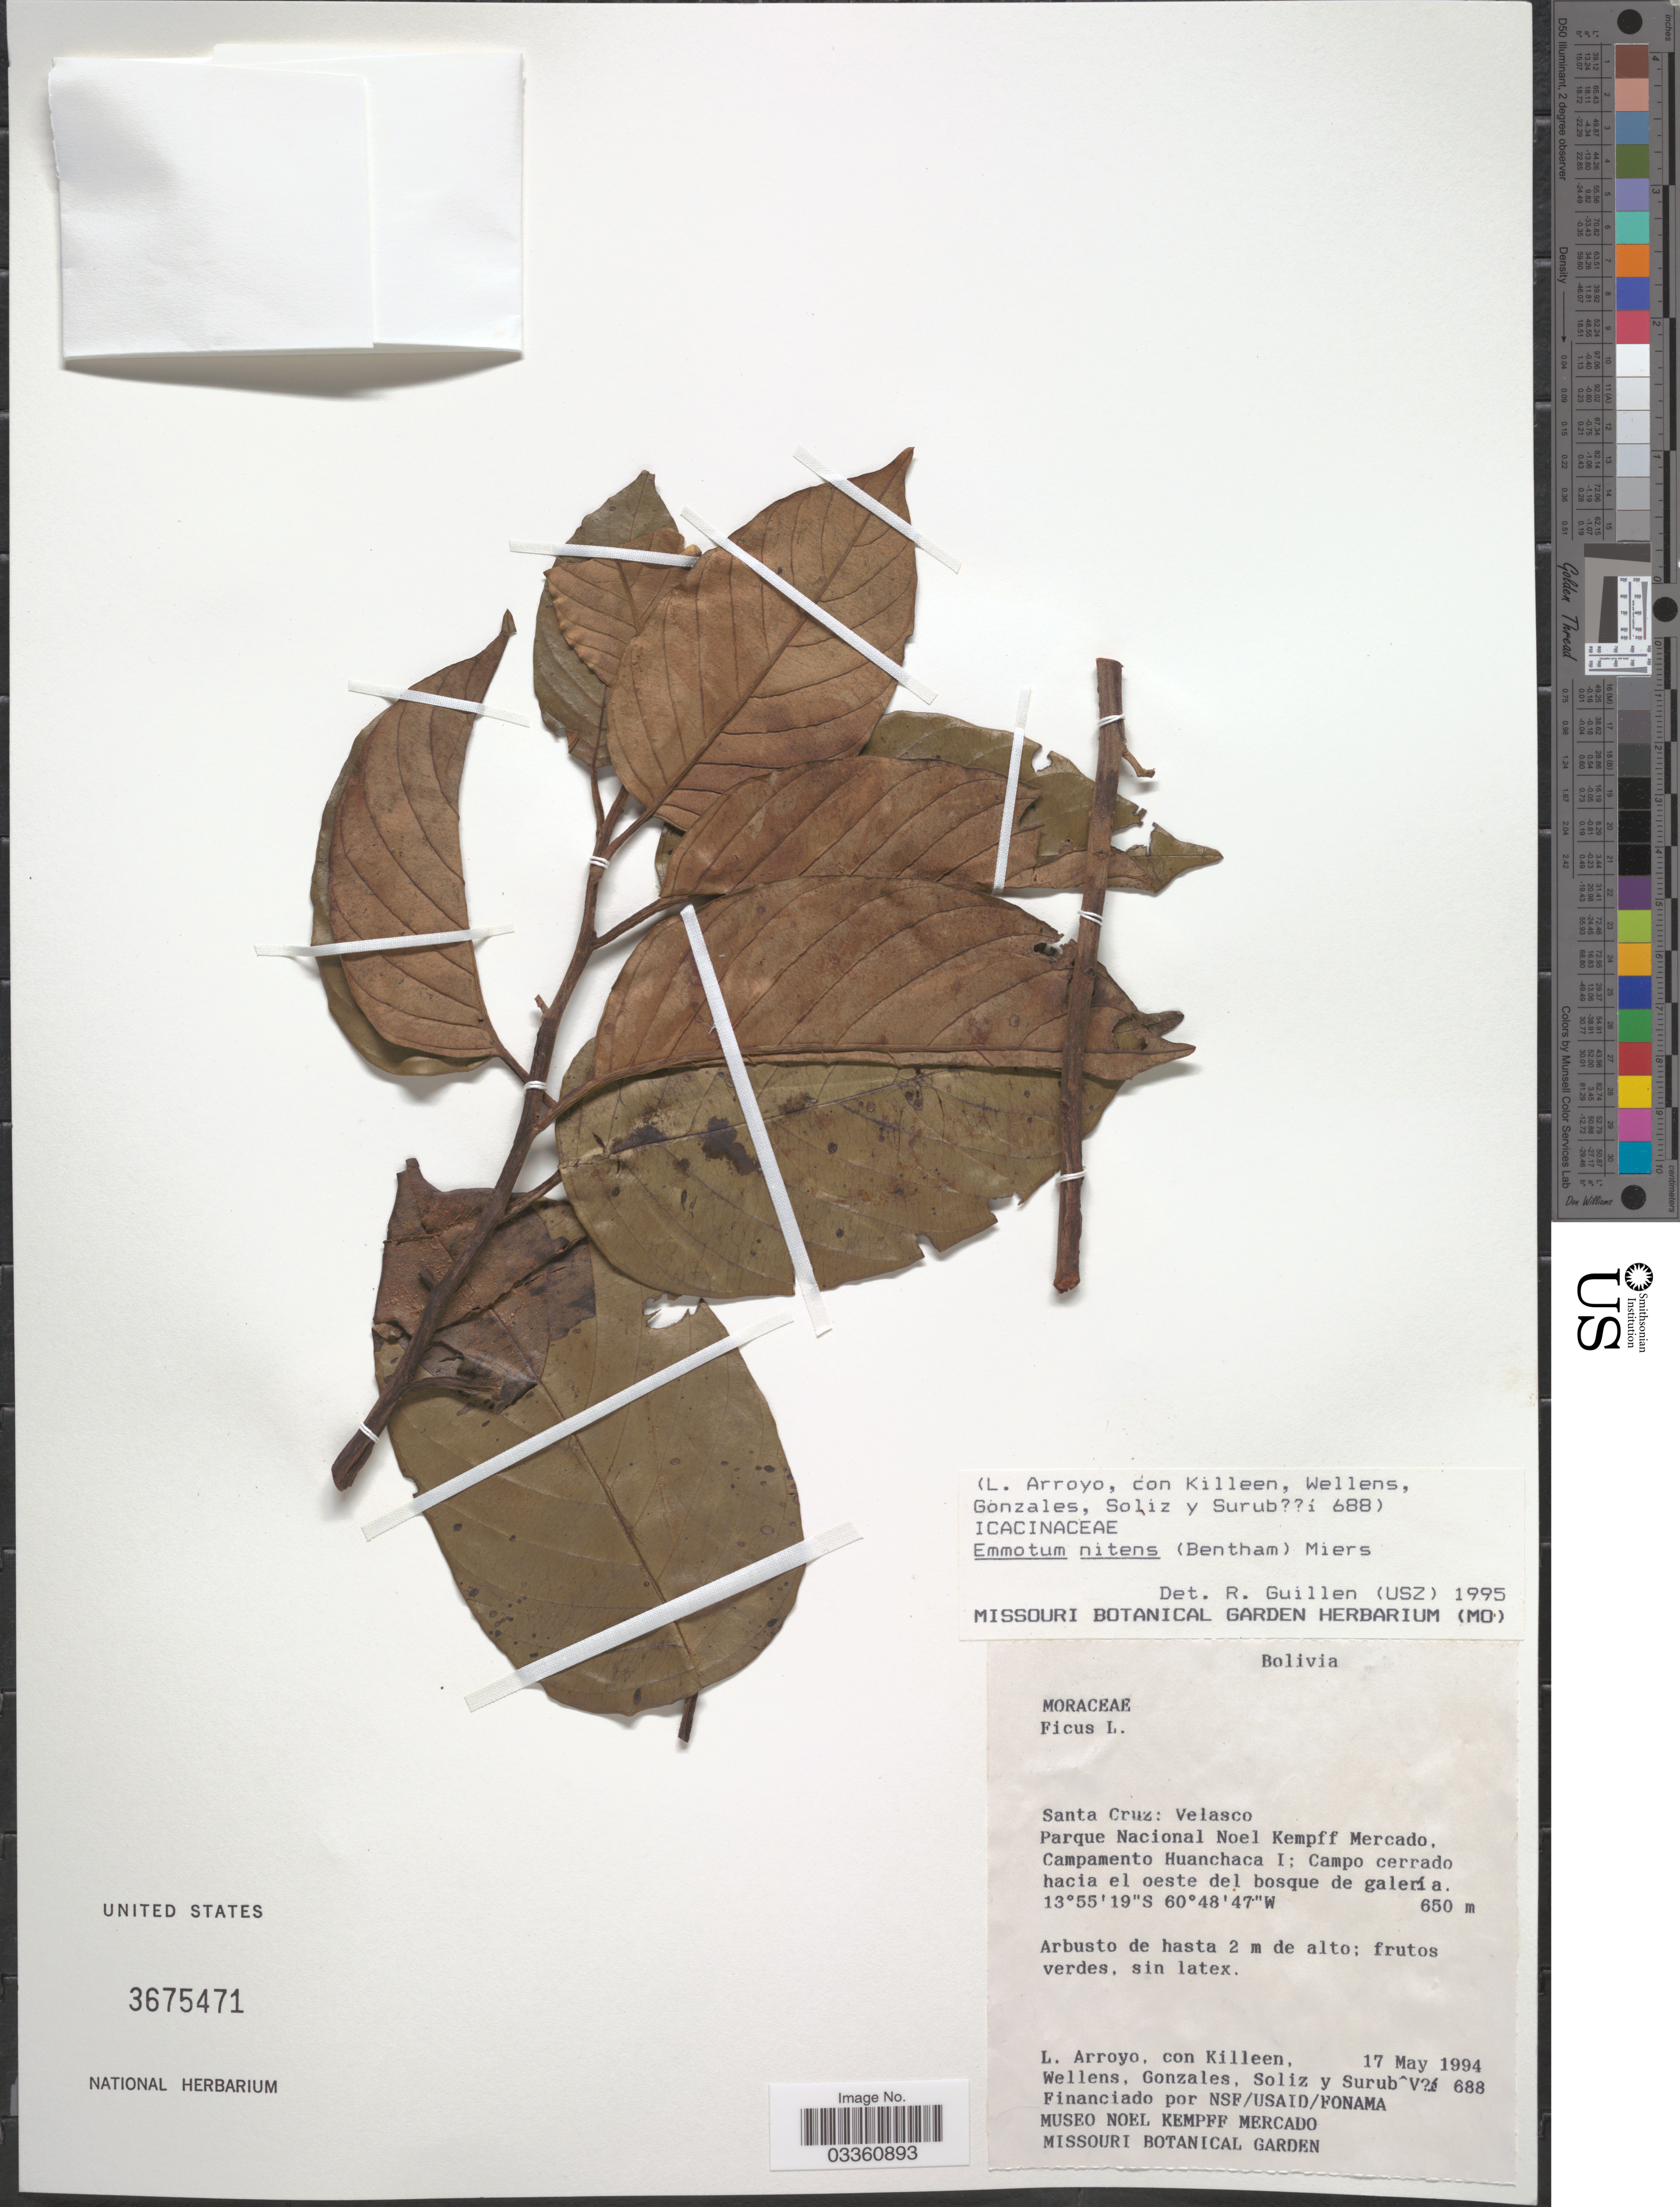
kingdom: Plantae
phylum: Tracheophyta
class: Magnoliopsida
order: Metteniusales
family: Metteniusaceae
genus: Emmotum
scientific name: Emmotum nitens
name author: Desv. ex Ham.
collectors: L. Arroyo, Killeen, --, -. Wellens, Gonzales, -- & et al.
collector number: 688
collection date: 1994-05-17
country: Bolivia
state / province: Santa Cruz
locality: Velasco. Parque Nacional Noel Kempff Mercado. Campamento Huanchaca I; Campo cerrado hacia el oeste del bosque de galería.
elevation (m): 650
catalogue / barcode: US 3675471